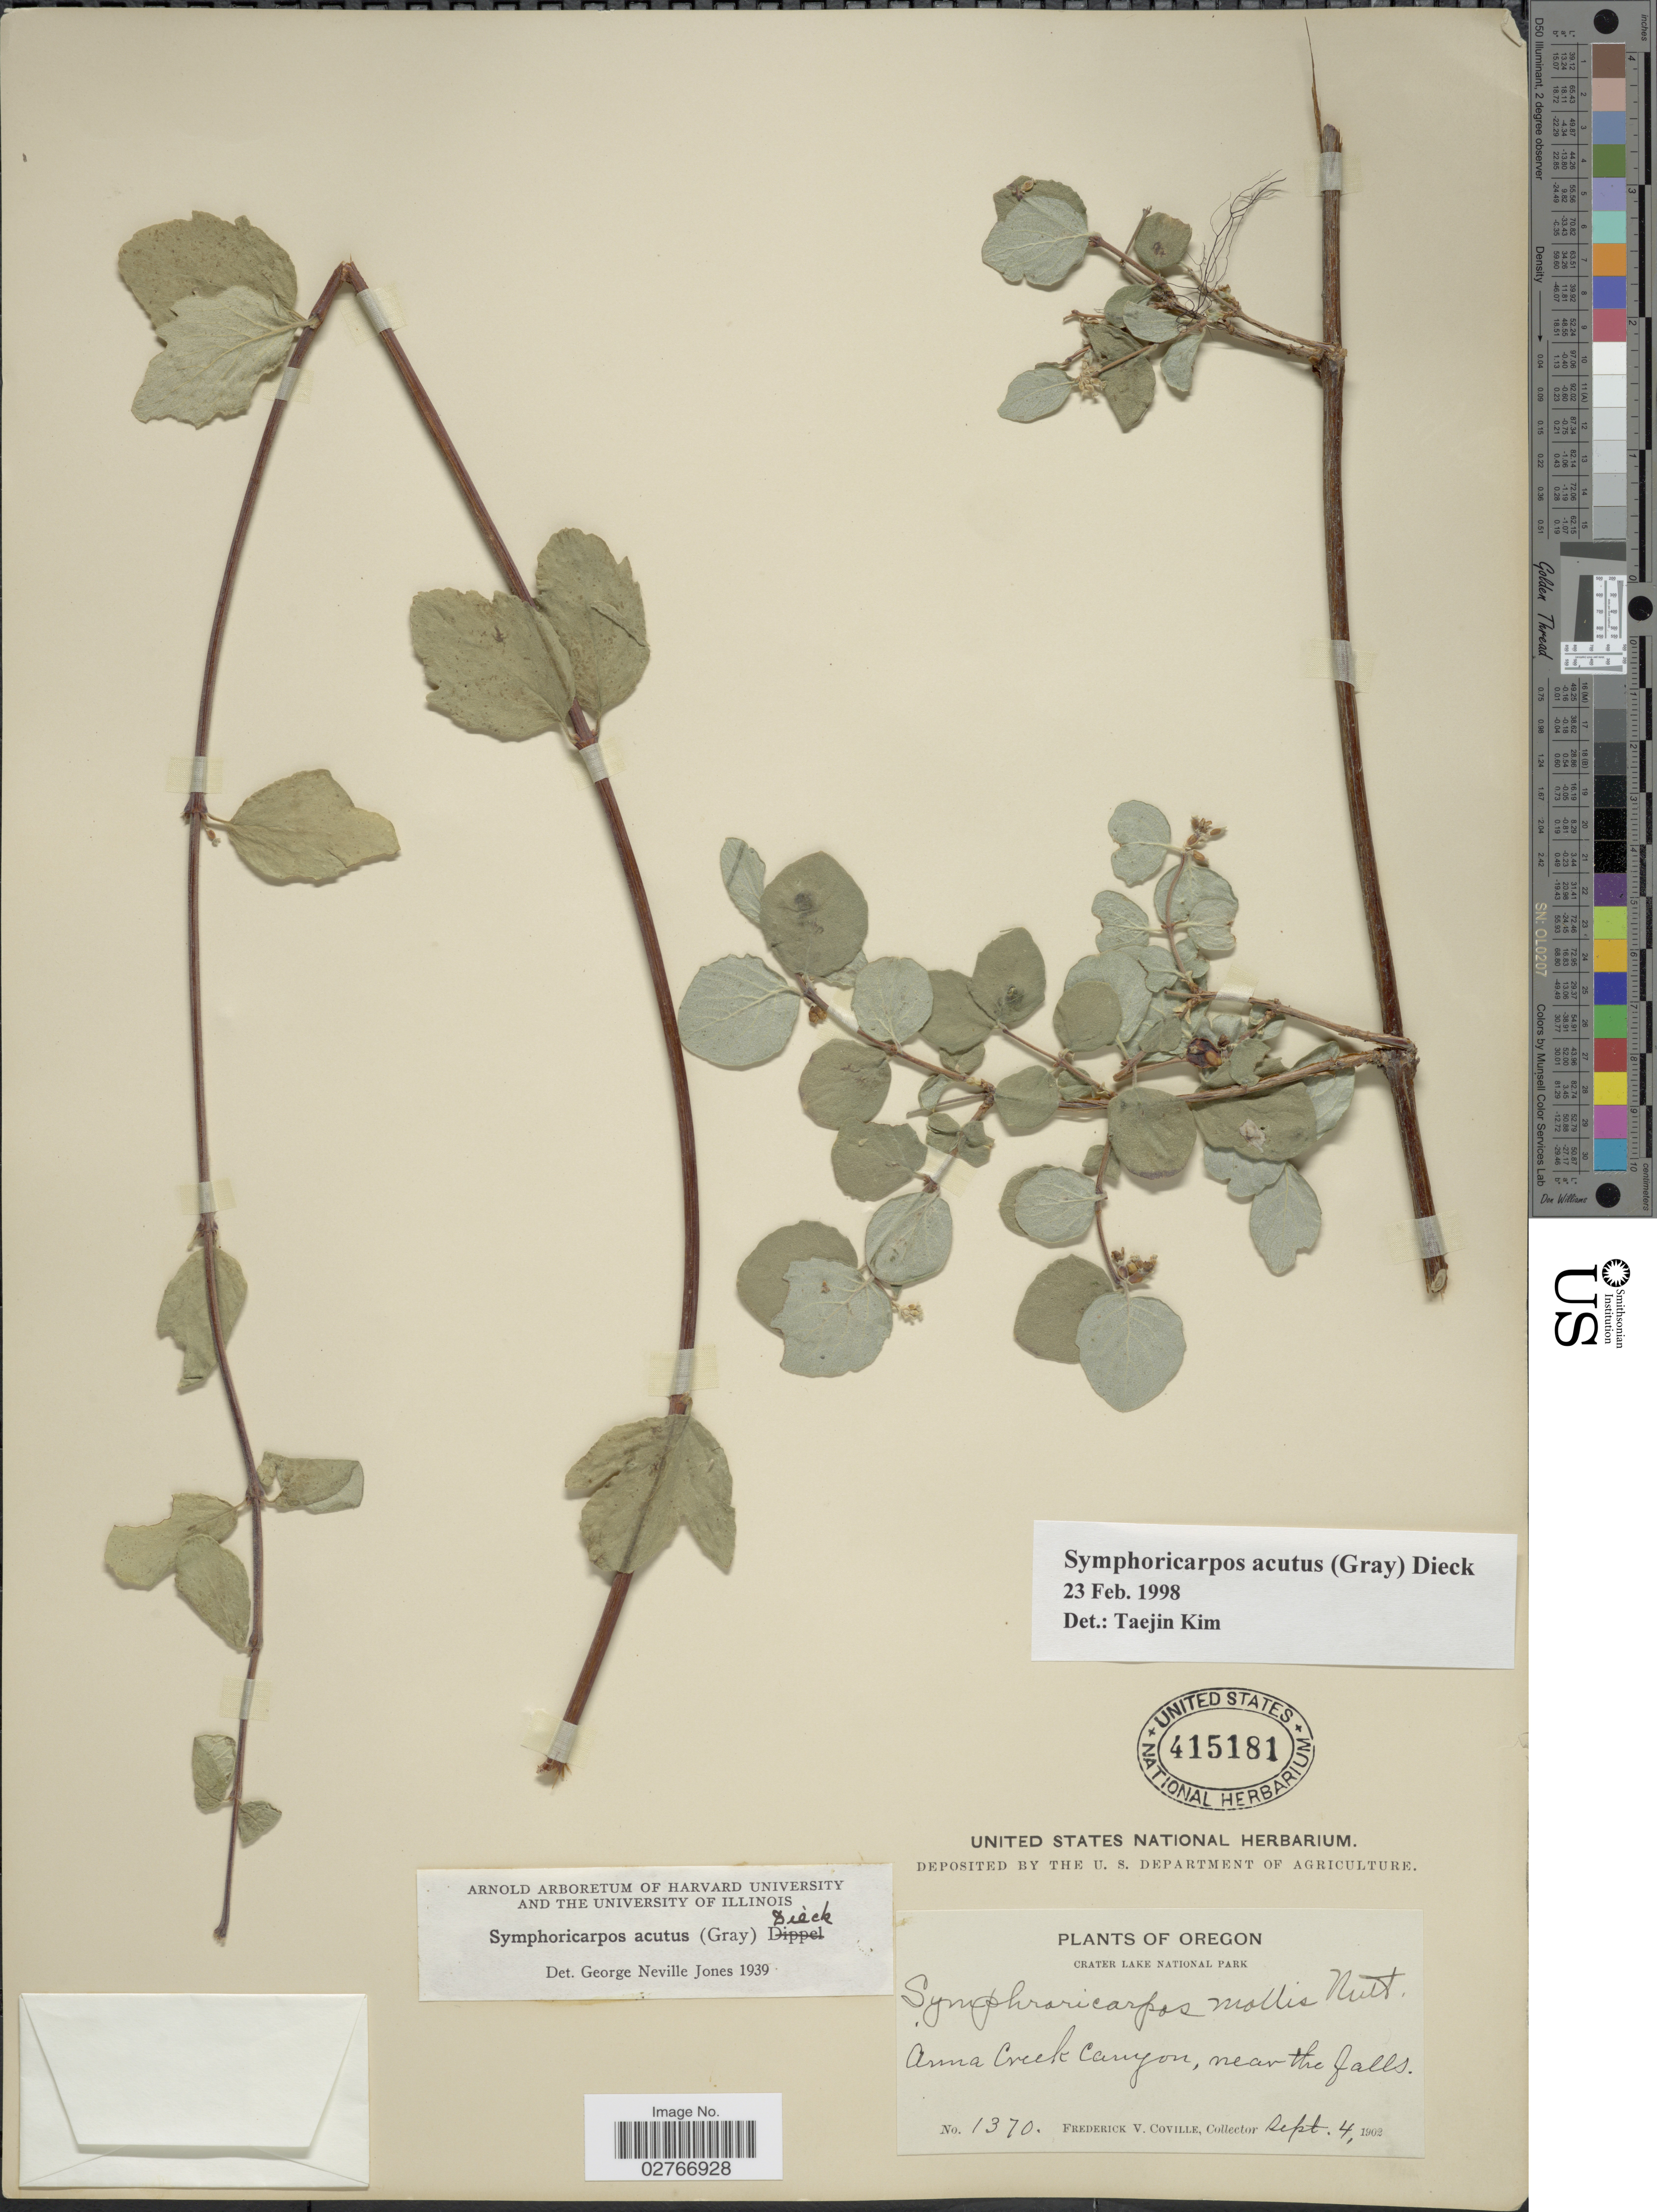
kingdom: Plantae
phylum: Tracheophyta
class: Magnoliopsida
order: Dipsacales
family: Caprifoliaceae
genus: Symphoricarpos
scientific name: Symphoricarpos acutus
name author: (A. Gray) Dieck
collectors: F. V. Coville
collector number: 1370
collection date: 1902-09-04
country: United States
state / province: Oregon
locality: Crater Lake National Park. Anna Creek Canyon, near the falls.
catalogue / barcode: US 415181